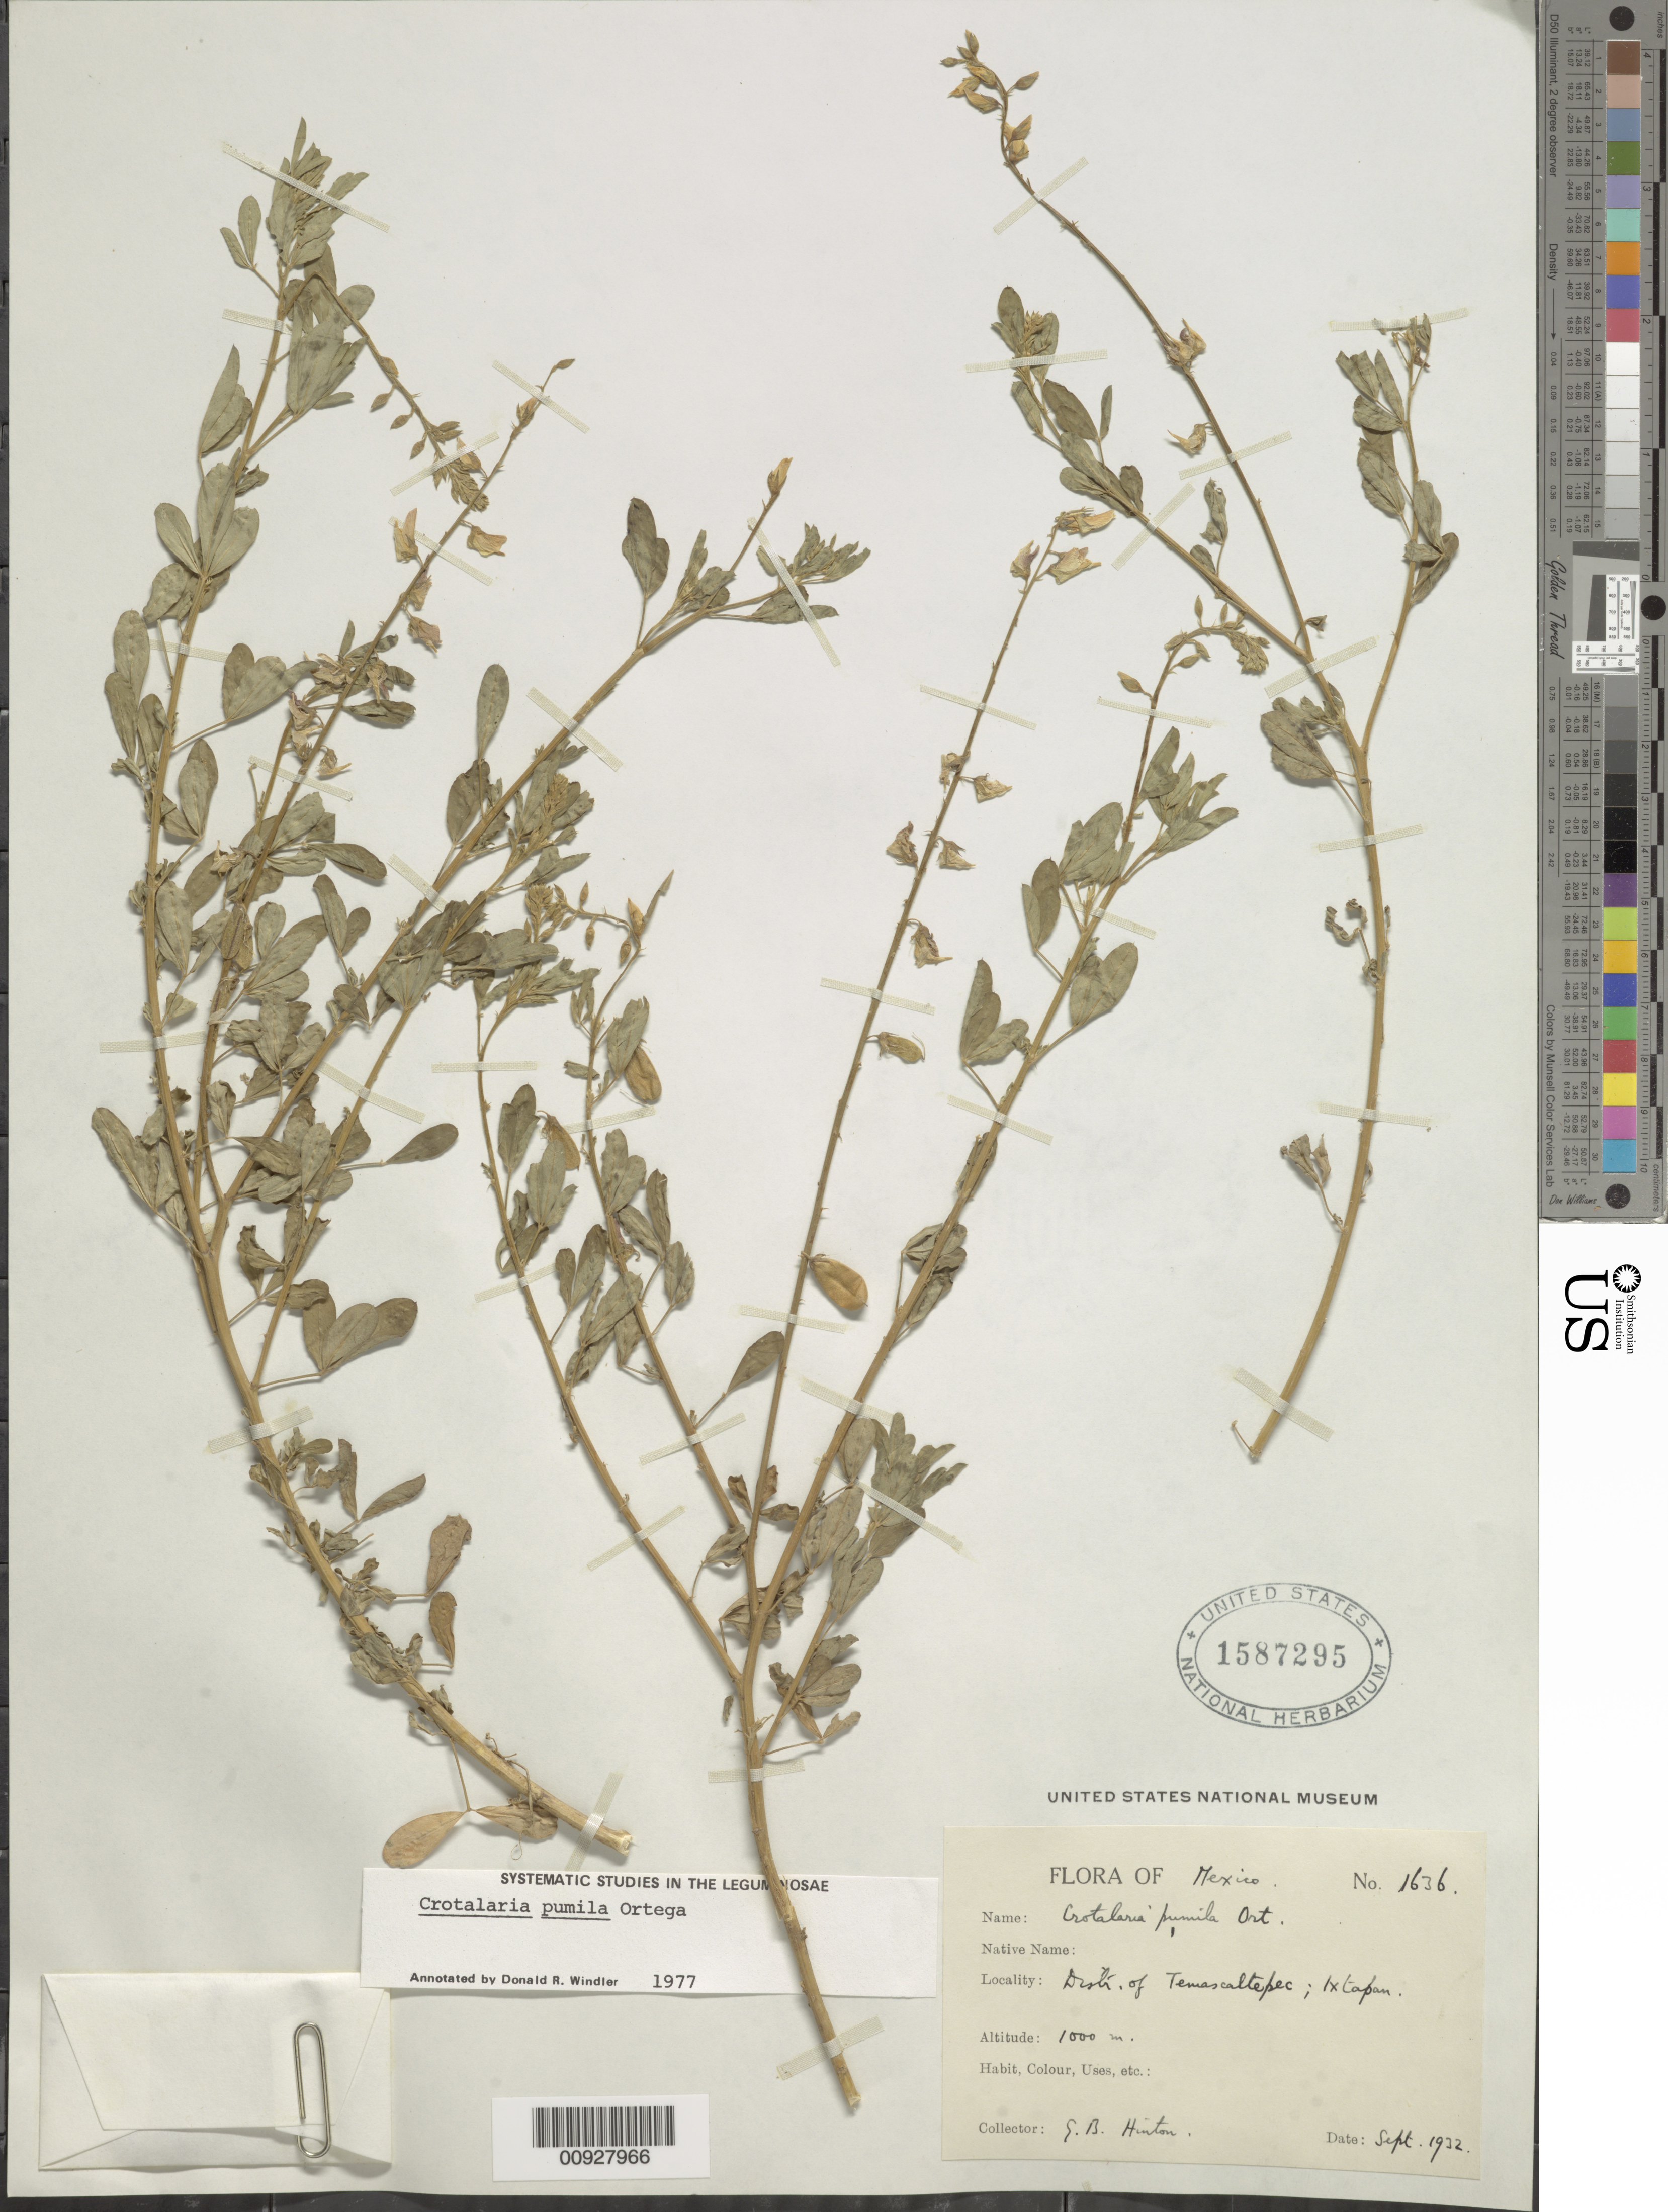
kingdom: Plantae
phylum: Tracheophyta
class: Magnoliopsida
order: Fabales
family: Fabaceae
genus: Crotalaria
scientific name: Crotalaria pumila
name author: Ortega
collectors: G. B. Hinton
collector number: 1636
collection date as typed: Sep 1932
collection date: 1932-09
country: Mexico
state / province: México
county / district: Temascaltepec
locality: State of Mexico: Distr. of Temascaltepec; Ixtapan.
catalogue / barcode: US 1587295